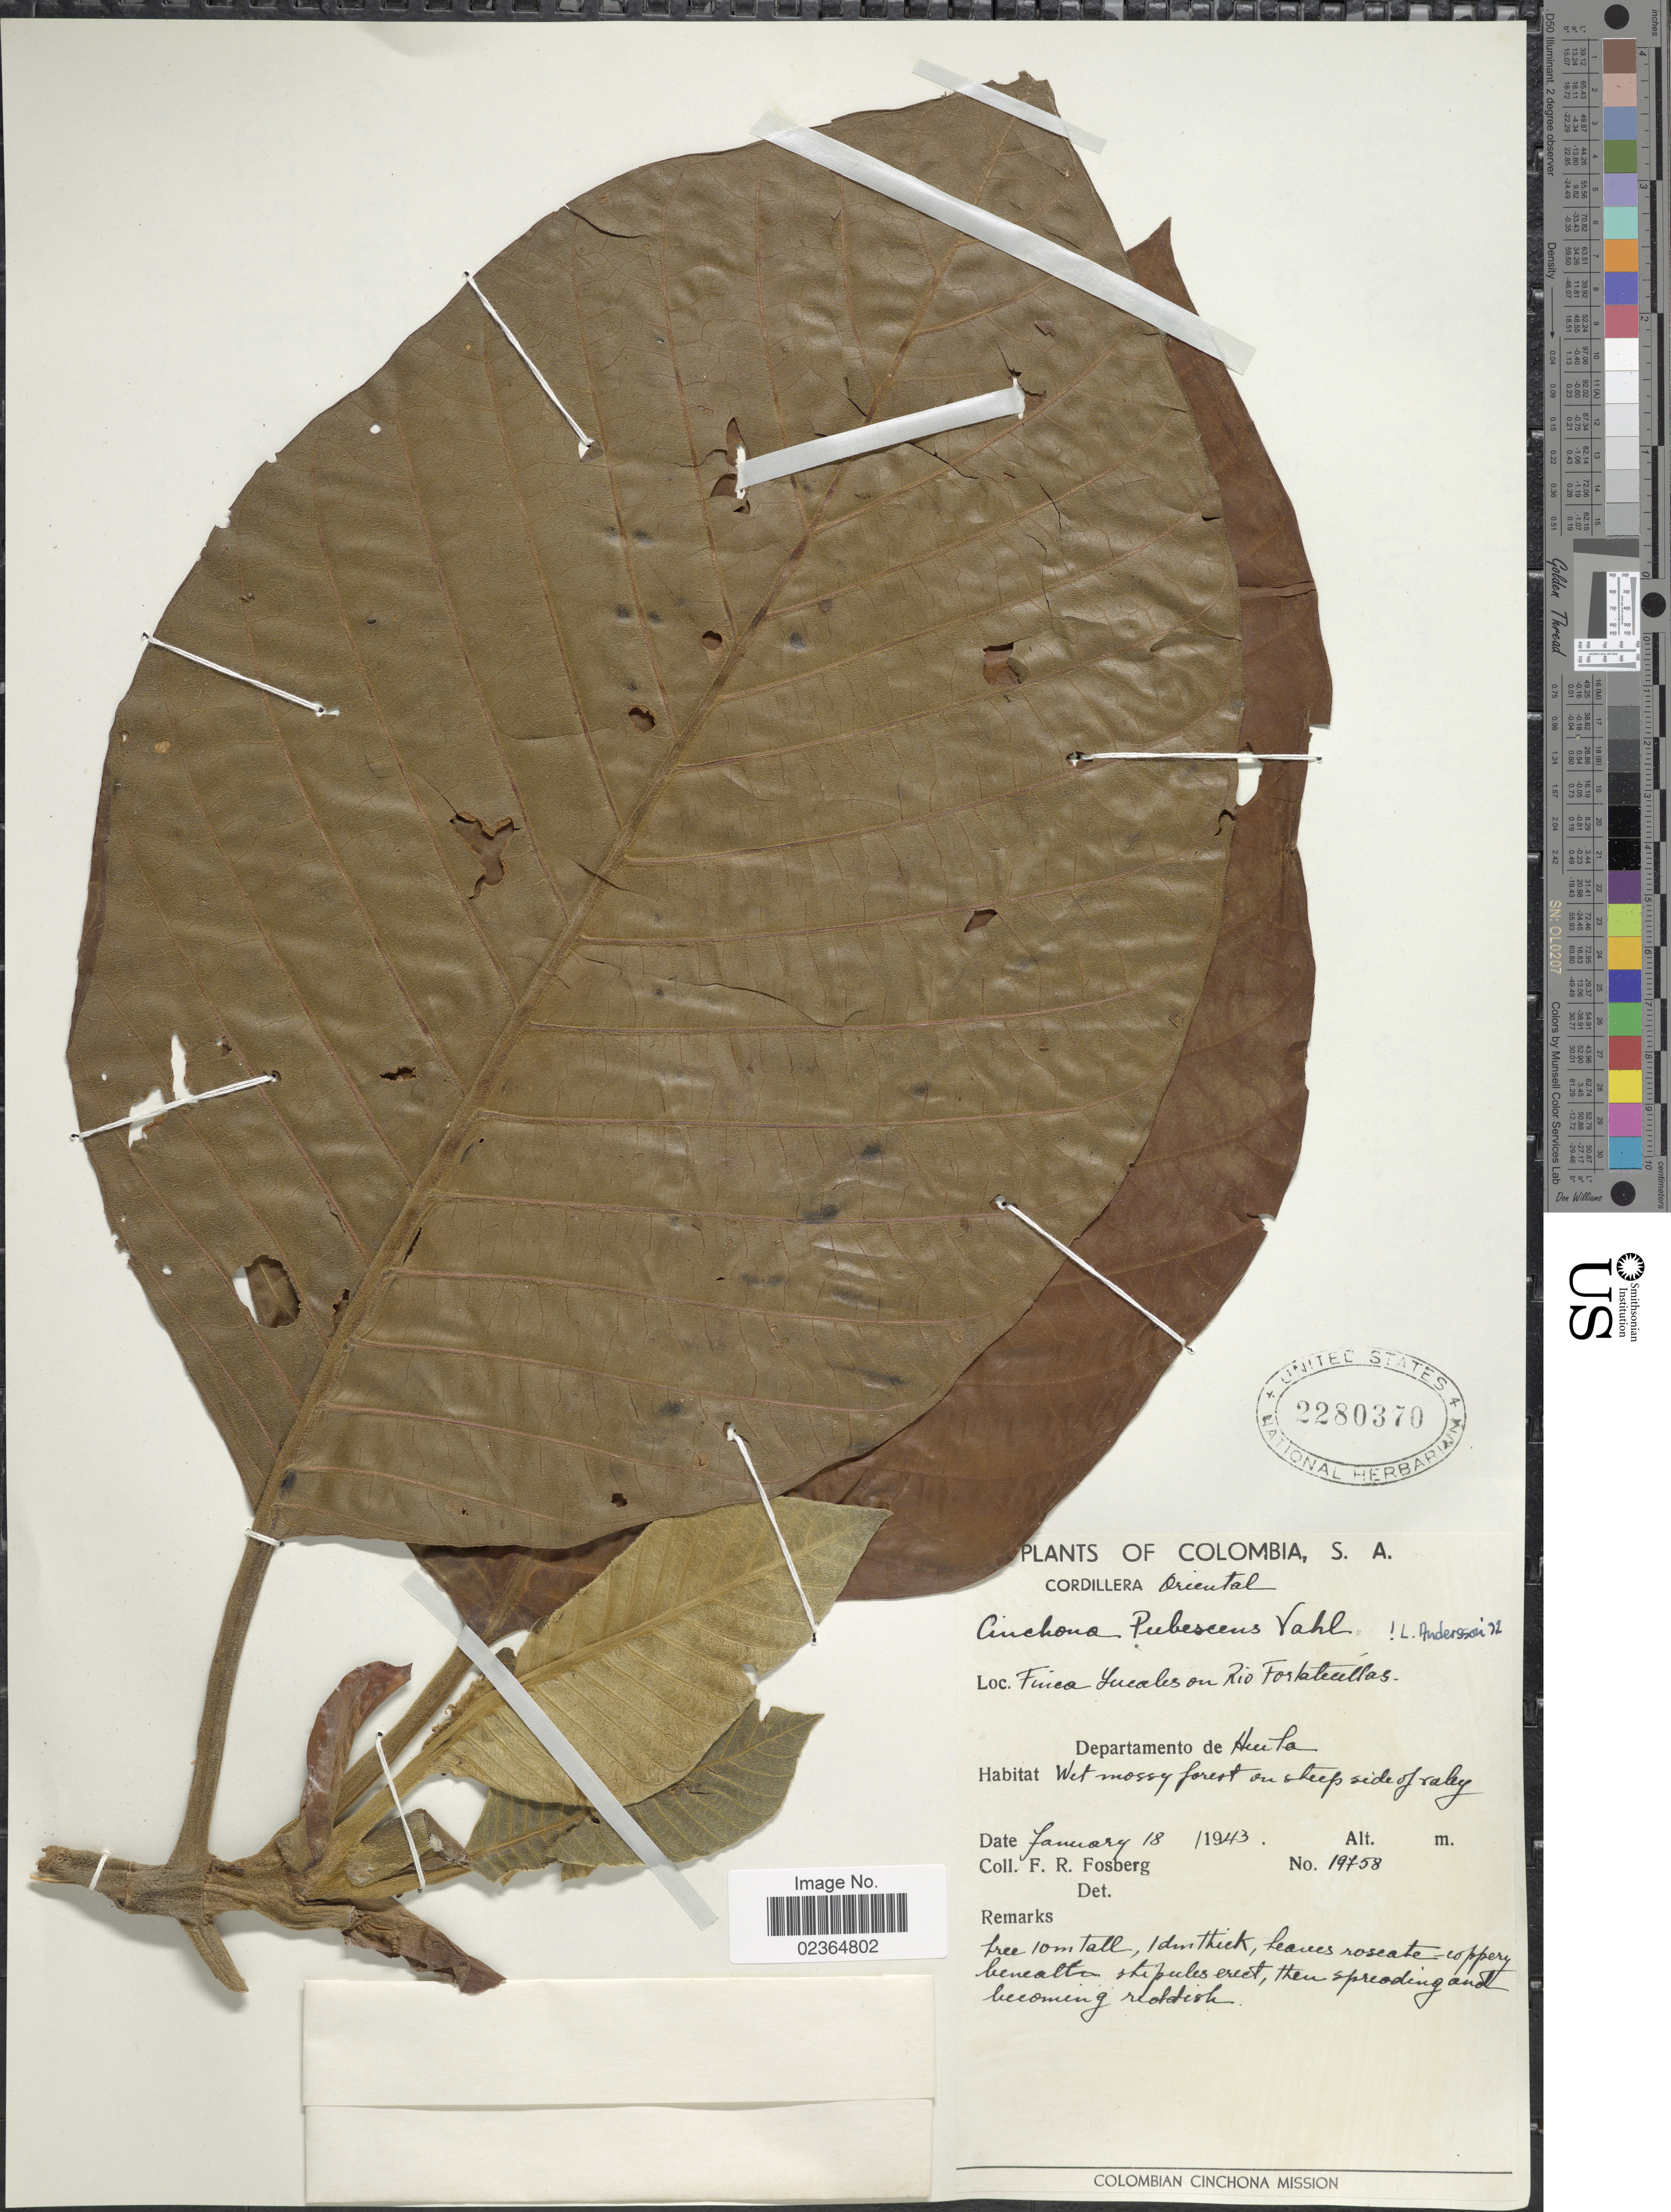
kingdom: Plantae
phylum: Tracheophyta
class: Magnoliopsida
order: Gentianales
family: Rubiaceae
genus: Cinchona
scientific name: Cinchona pubescens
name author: Vahl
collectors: F. R. Fosberg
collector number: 19758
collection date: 1943-01-18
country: Colombia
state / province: Huila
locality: Cordillera Oriental. Finca Yucales on Rio Fortalecillas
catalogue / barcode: US 2280370